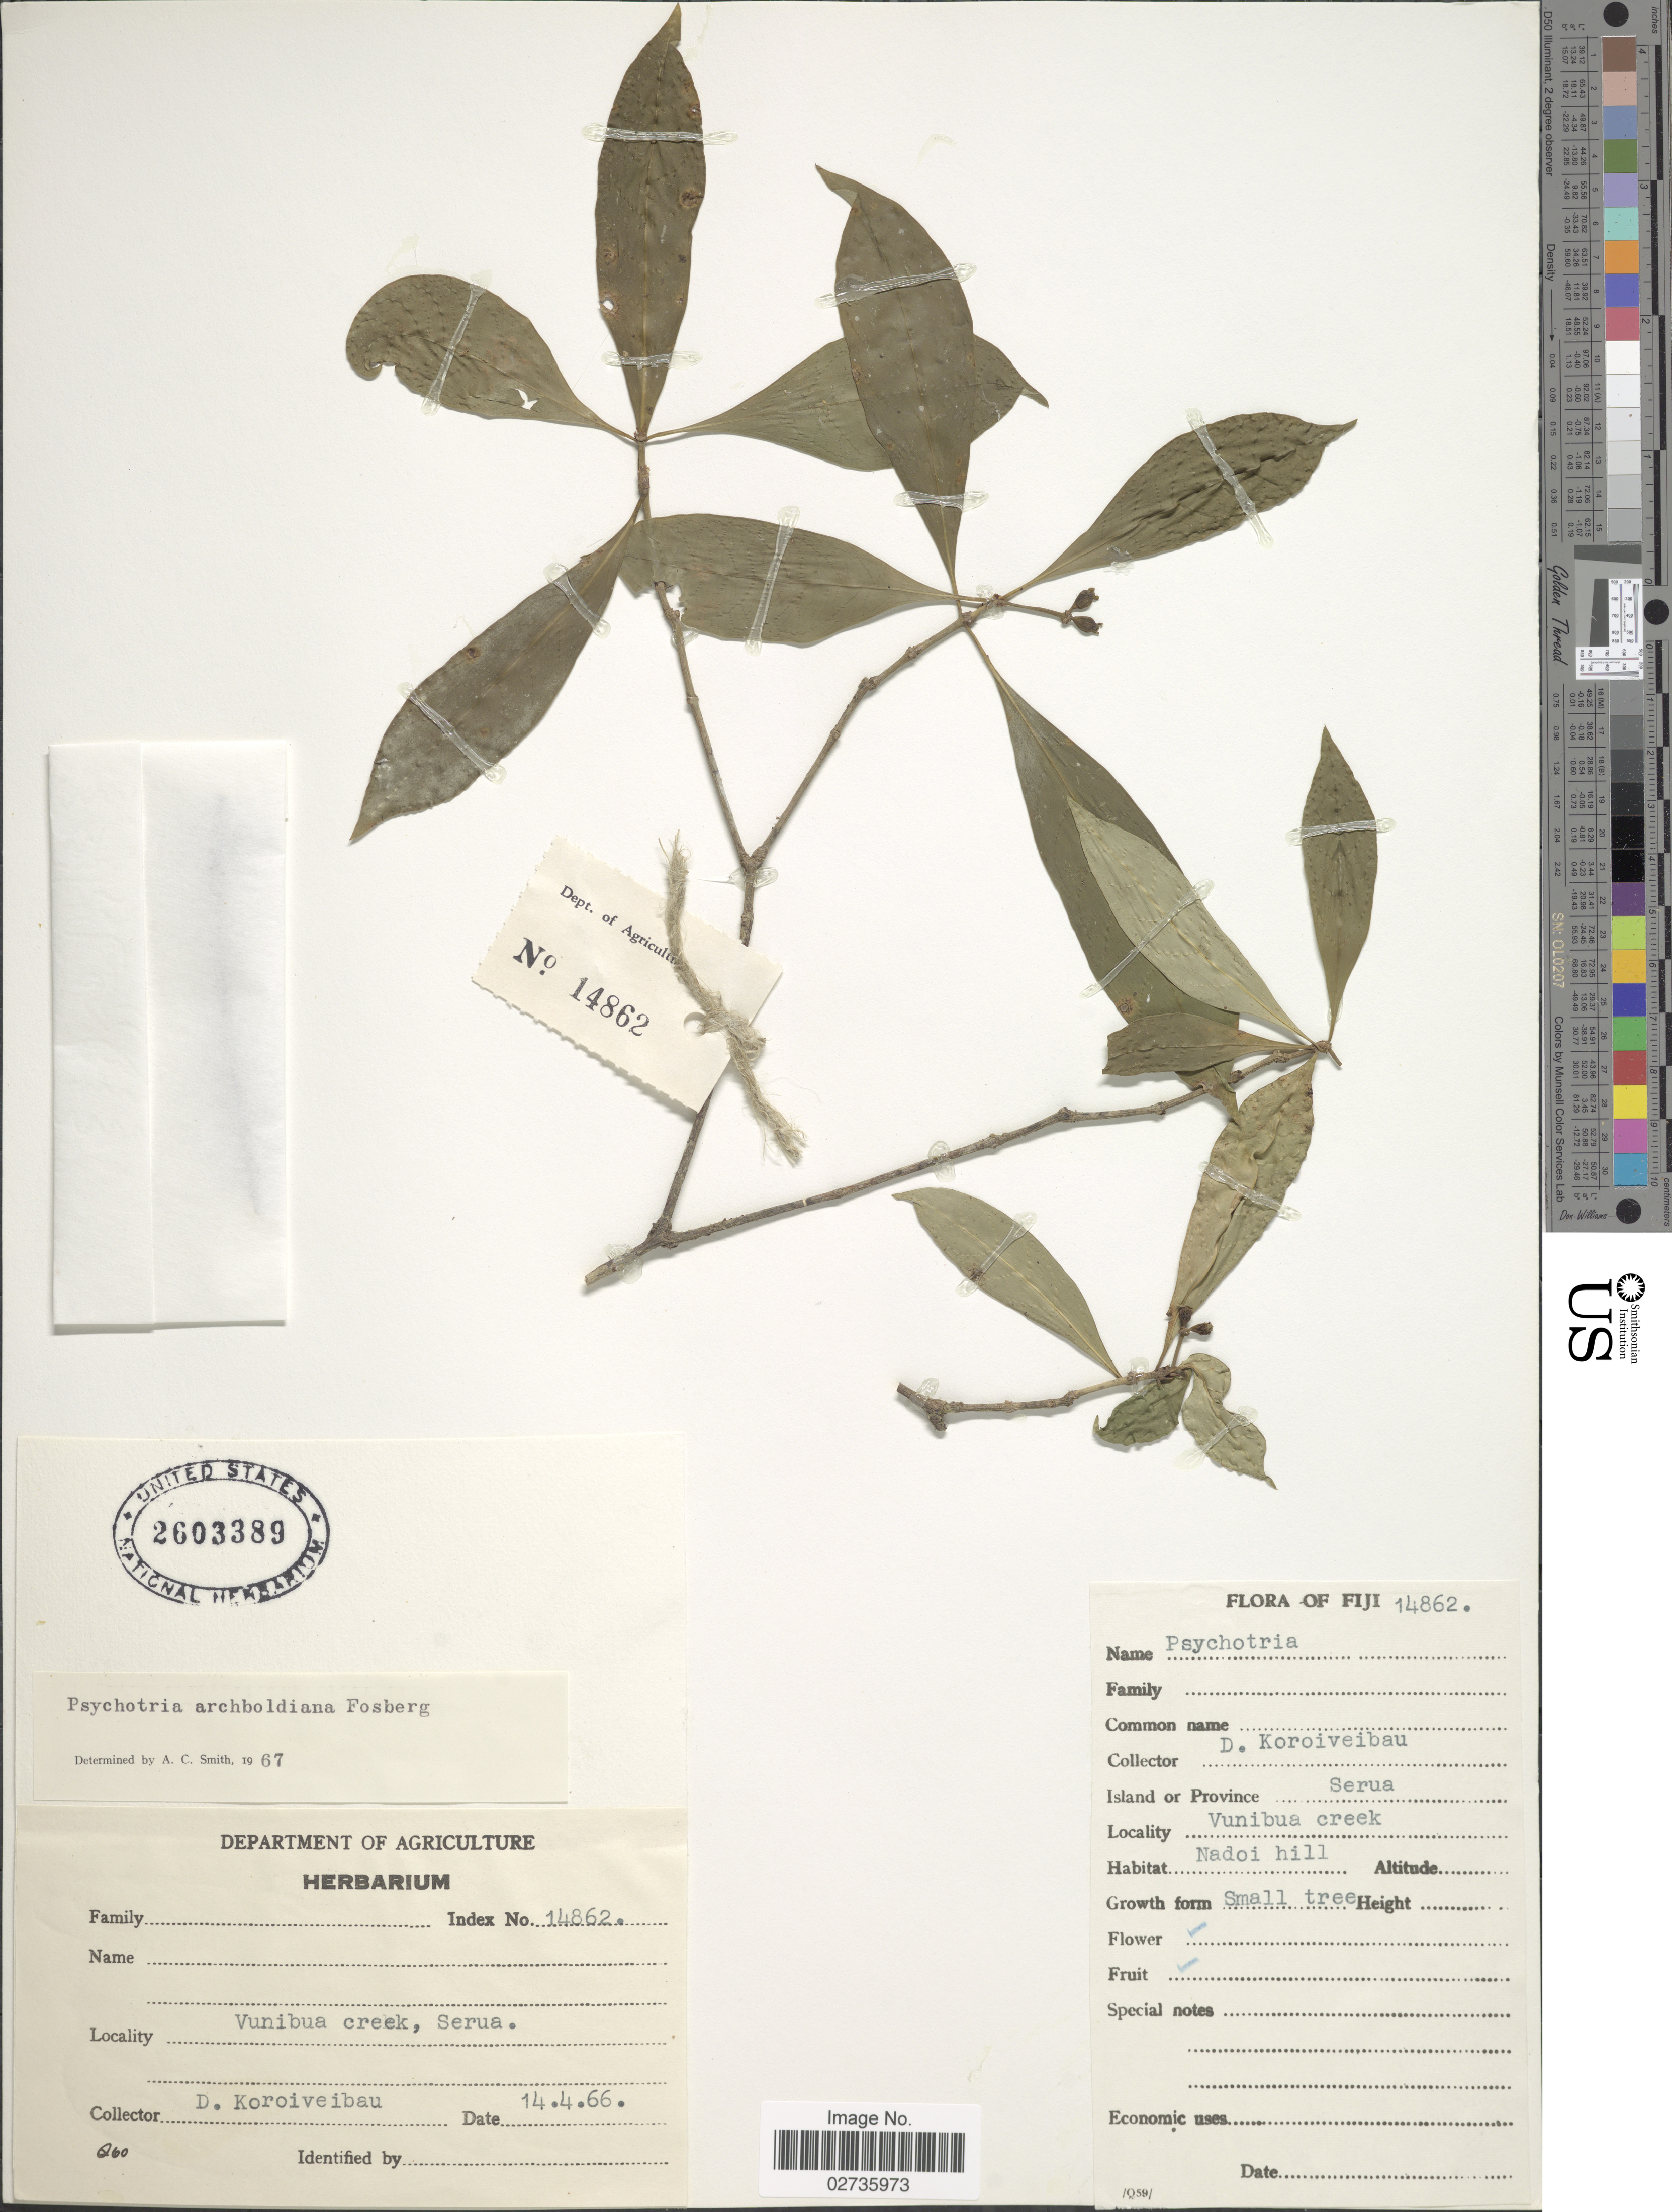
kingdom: Plantae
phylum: Tracheophyta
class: Magnoliopsida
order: Gentianales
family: Rubiaceae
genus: Psychotria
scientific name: Psychotria archboldiana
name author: Fosberg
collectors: D. Koroiveibau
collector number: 14862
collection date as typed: Transcribed d/m/y: 14/4/66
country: Fiji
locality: Vunibua creek, Serua, Nadoi hill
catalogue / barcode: US 2603389